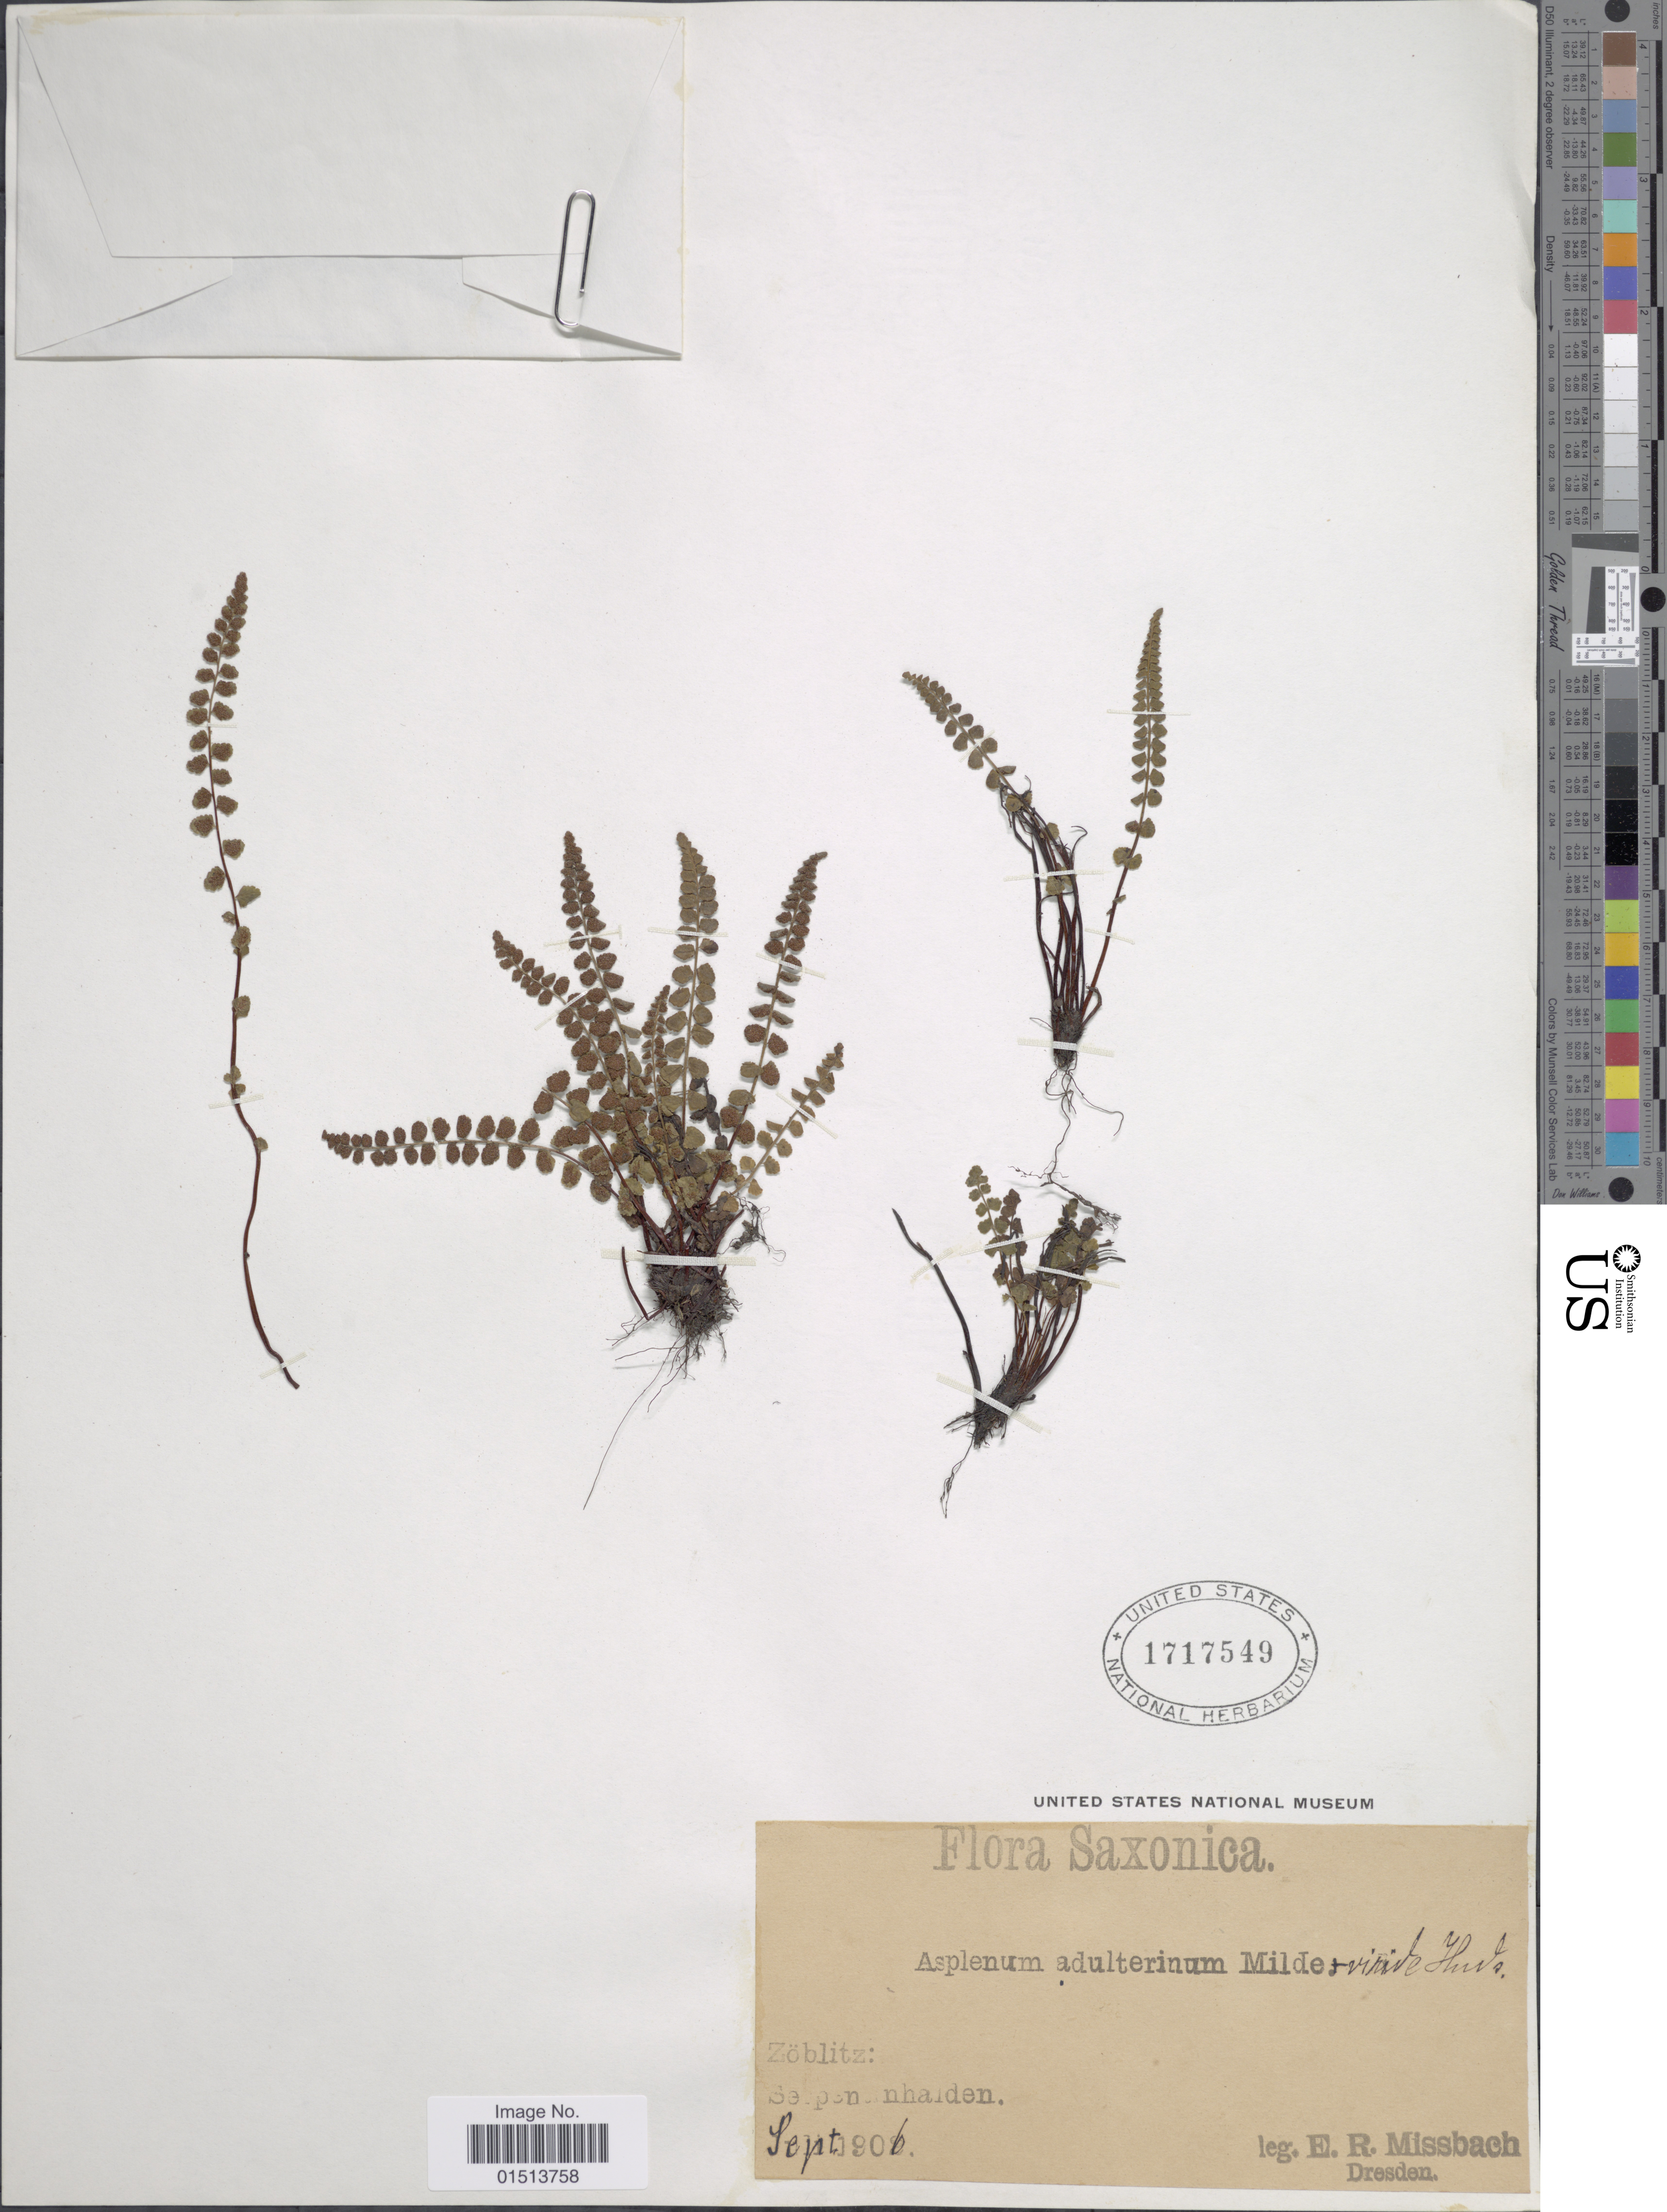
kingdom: Plantae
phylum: Tracheophyta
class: Polypodiopsida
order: Polypodiales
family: Aspleniaceae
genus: Asplenium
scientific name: Asplenium adulterinum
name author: Milde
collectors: E. Missbach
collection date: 1906-09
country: Germany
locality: Saxonica, Zöblitz, Serpentinhalden.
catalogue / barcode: US 1717549